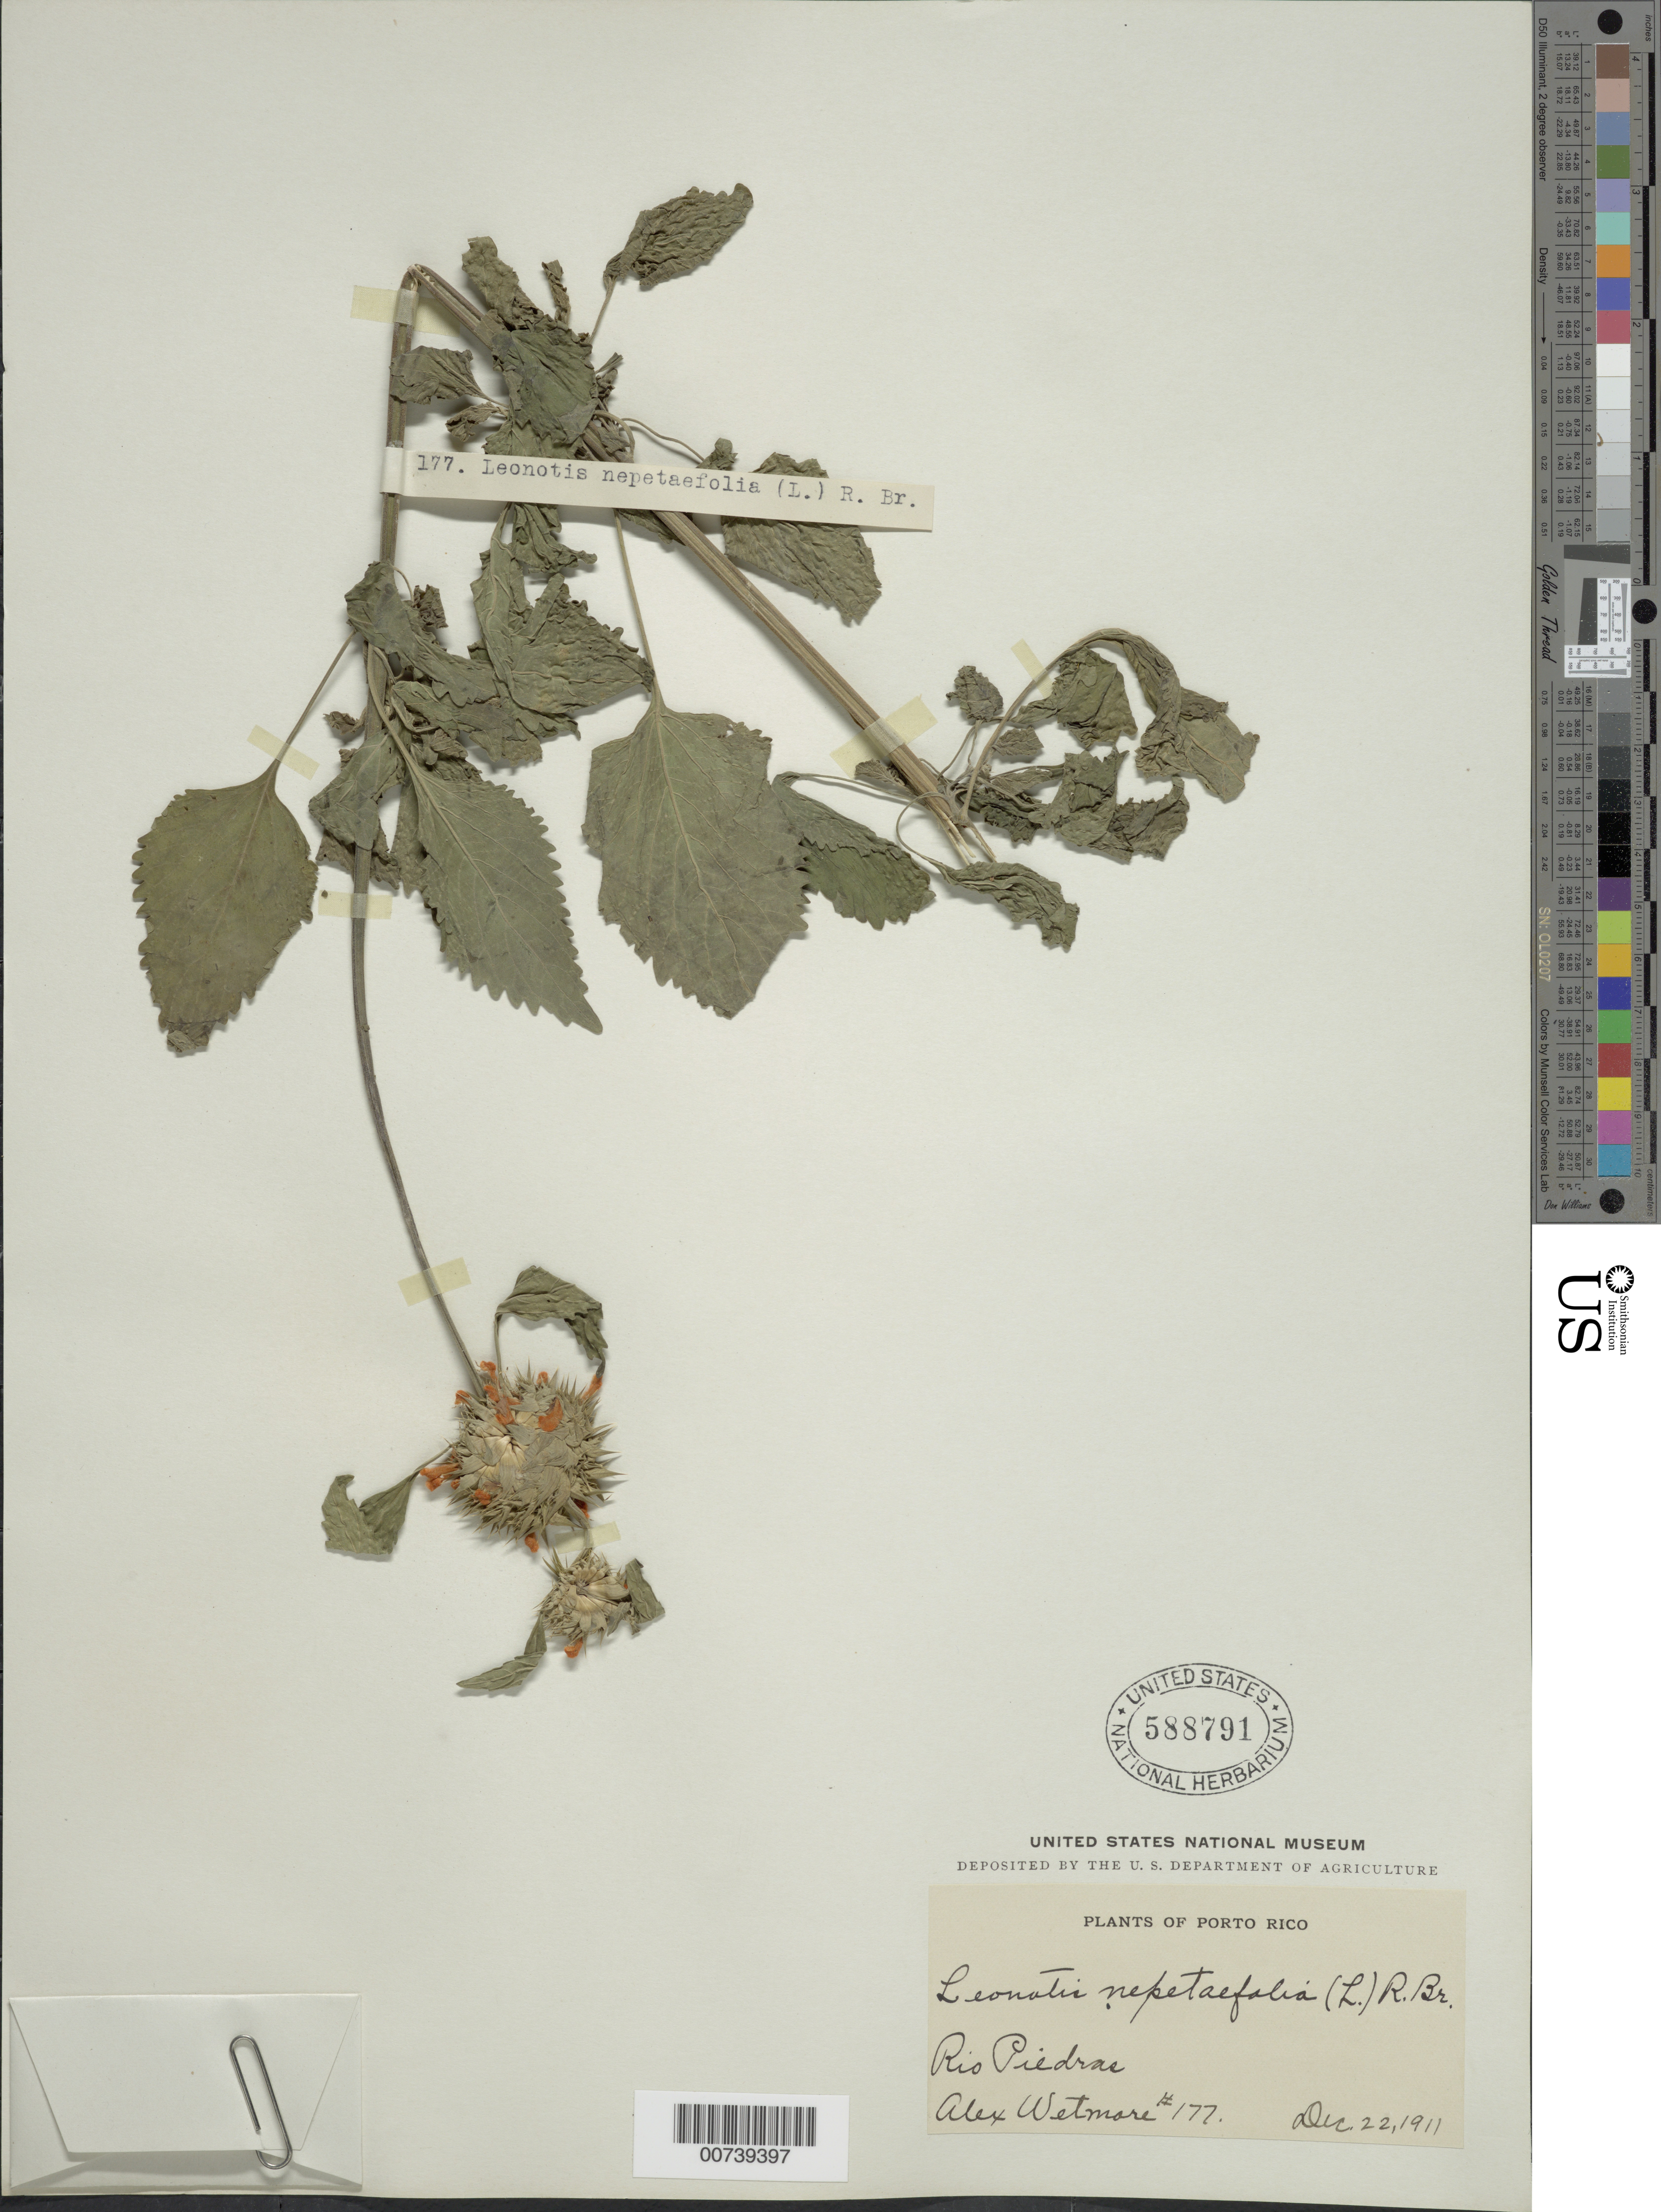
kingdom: Plantae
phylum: Tracheophyta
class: Magnoliopsida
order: Lamiales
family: Lamiaceae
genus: Leonotis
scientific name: Leonotis nepetifolia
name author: (L.) R. Br.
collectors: A. Wetmore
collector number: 177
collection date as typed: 22 Dec 1911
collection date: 1911-12-22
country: Puerto Rico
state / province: San Juan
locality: Río Piedras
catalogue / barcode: US 588791